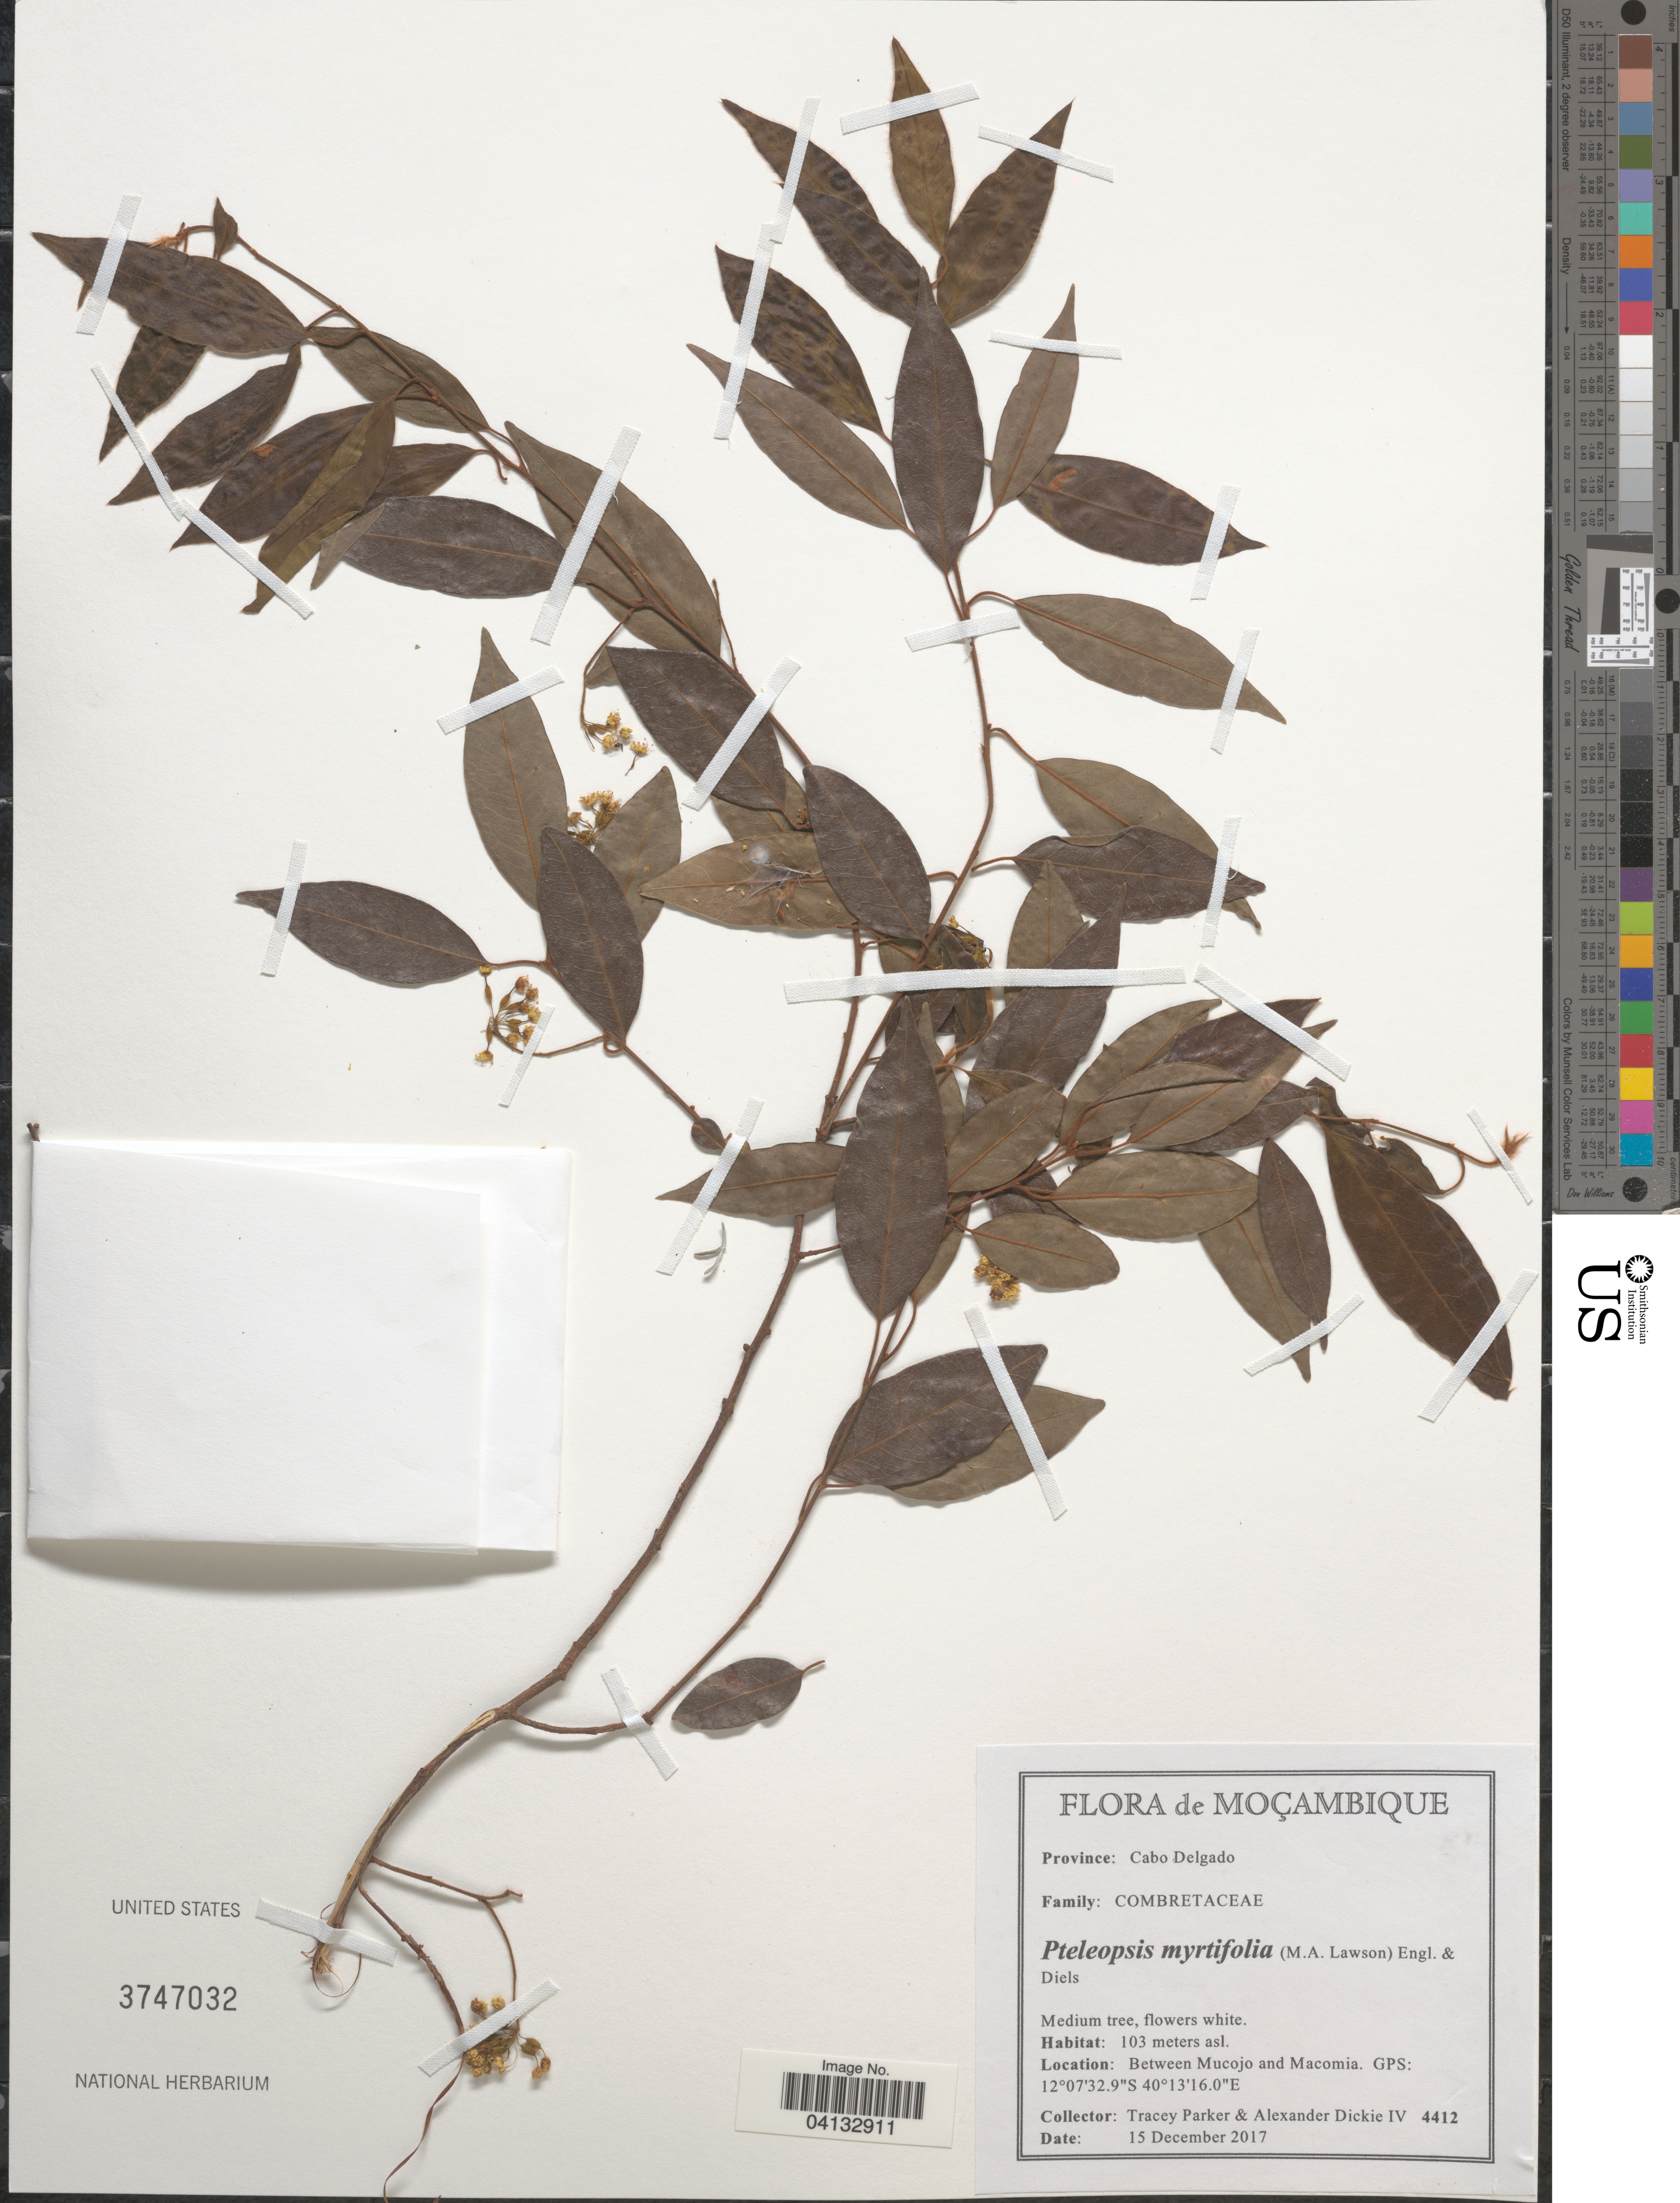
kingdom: Plantae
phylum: Tracheophyta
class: Magnoliopsida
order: Myrtales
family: Combretaceae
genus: Terminalia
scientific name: Terminalia myrtifolia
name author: (M.A. Lawson) Gere & Boatwr.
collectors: T. Parker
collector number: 4412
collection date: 2017-12-15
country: Mozambique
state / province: Cabo Delgado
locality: Between Mucojo and Macomia.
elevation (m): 103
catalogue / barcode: US 3747032